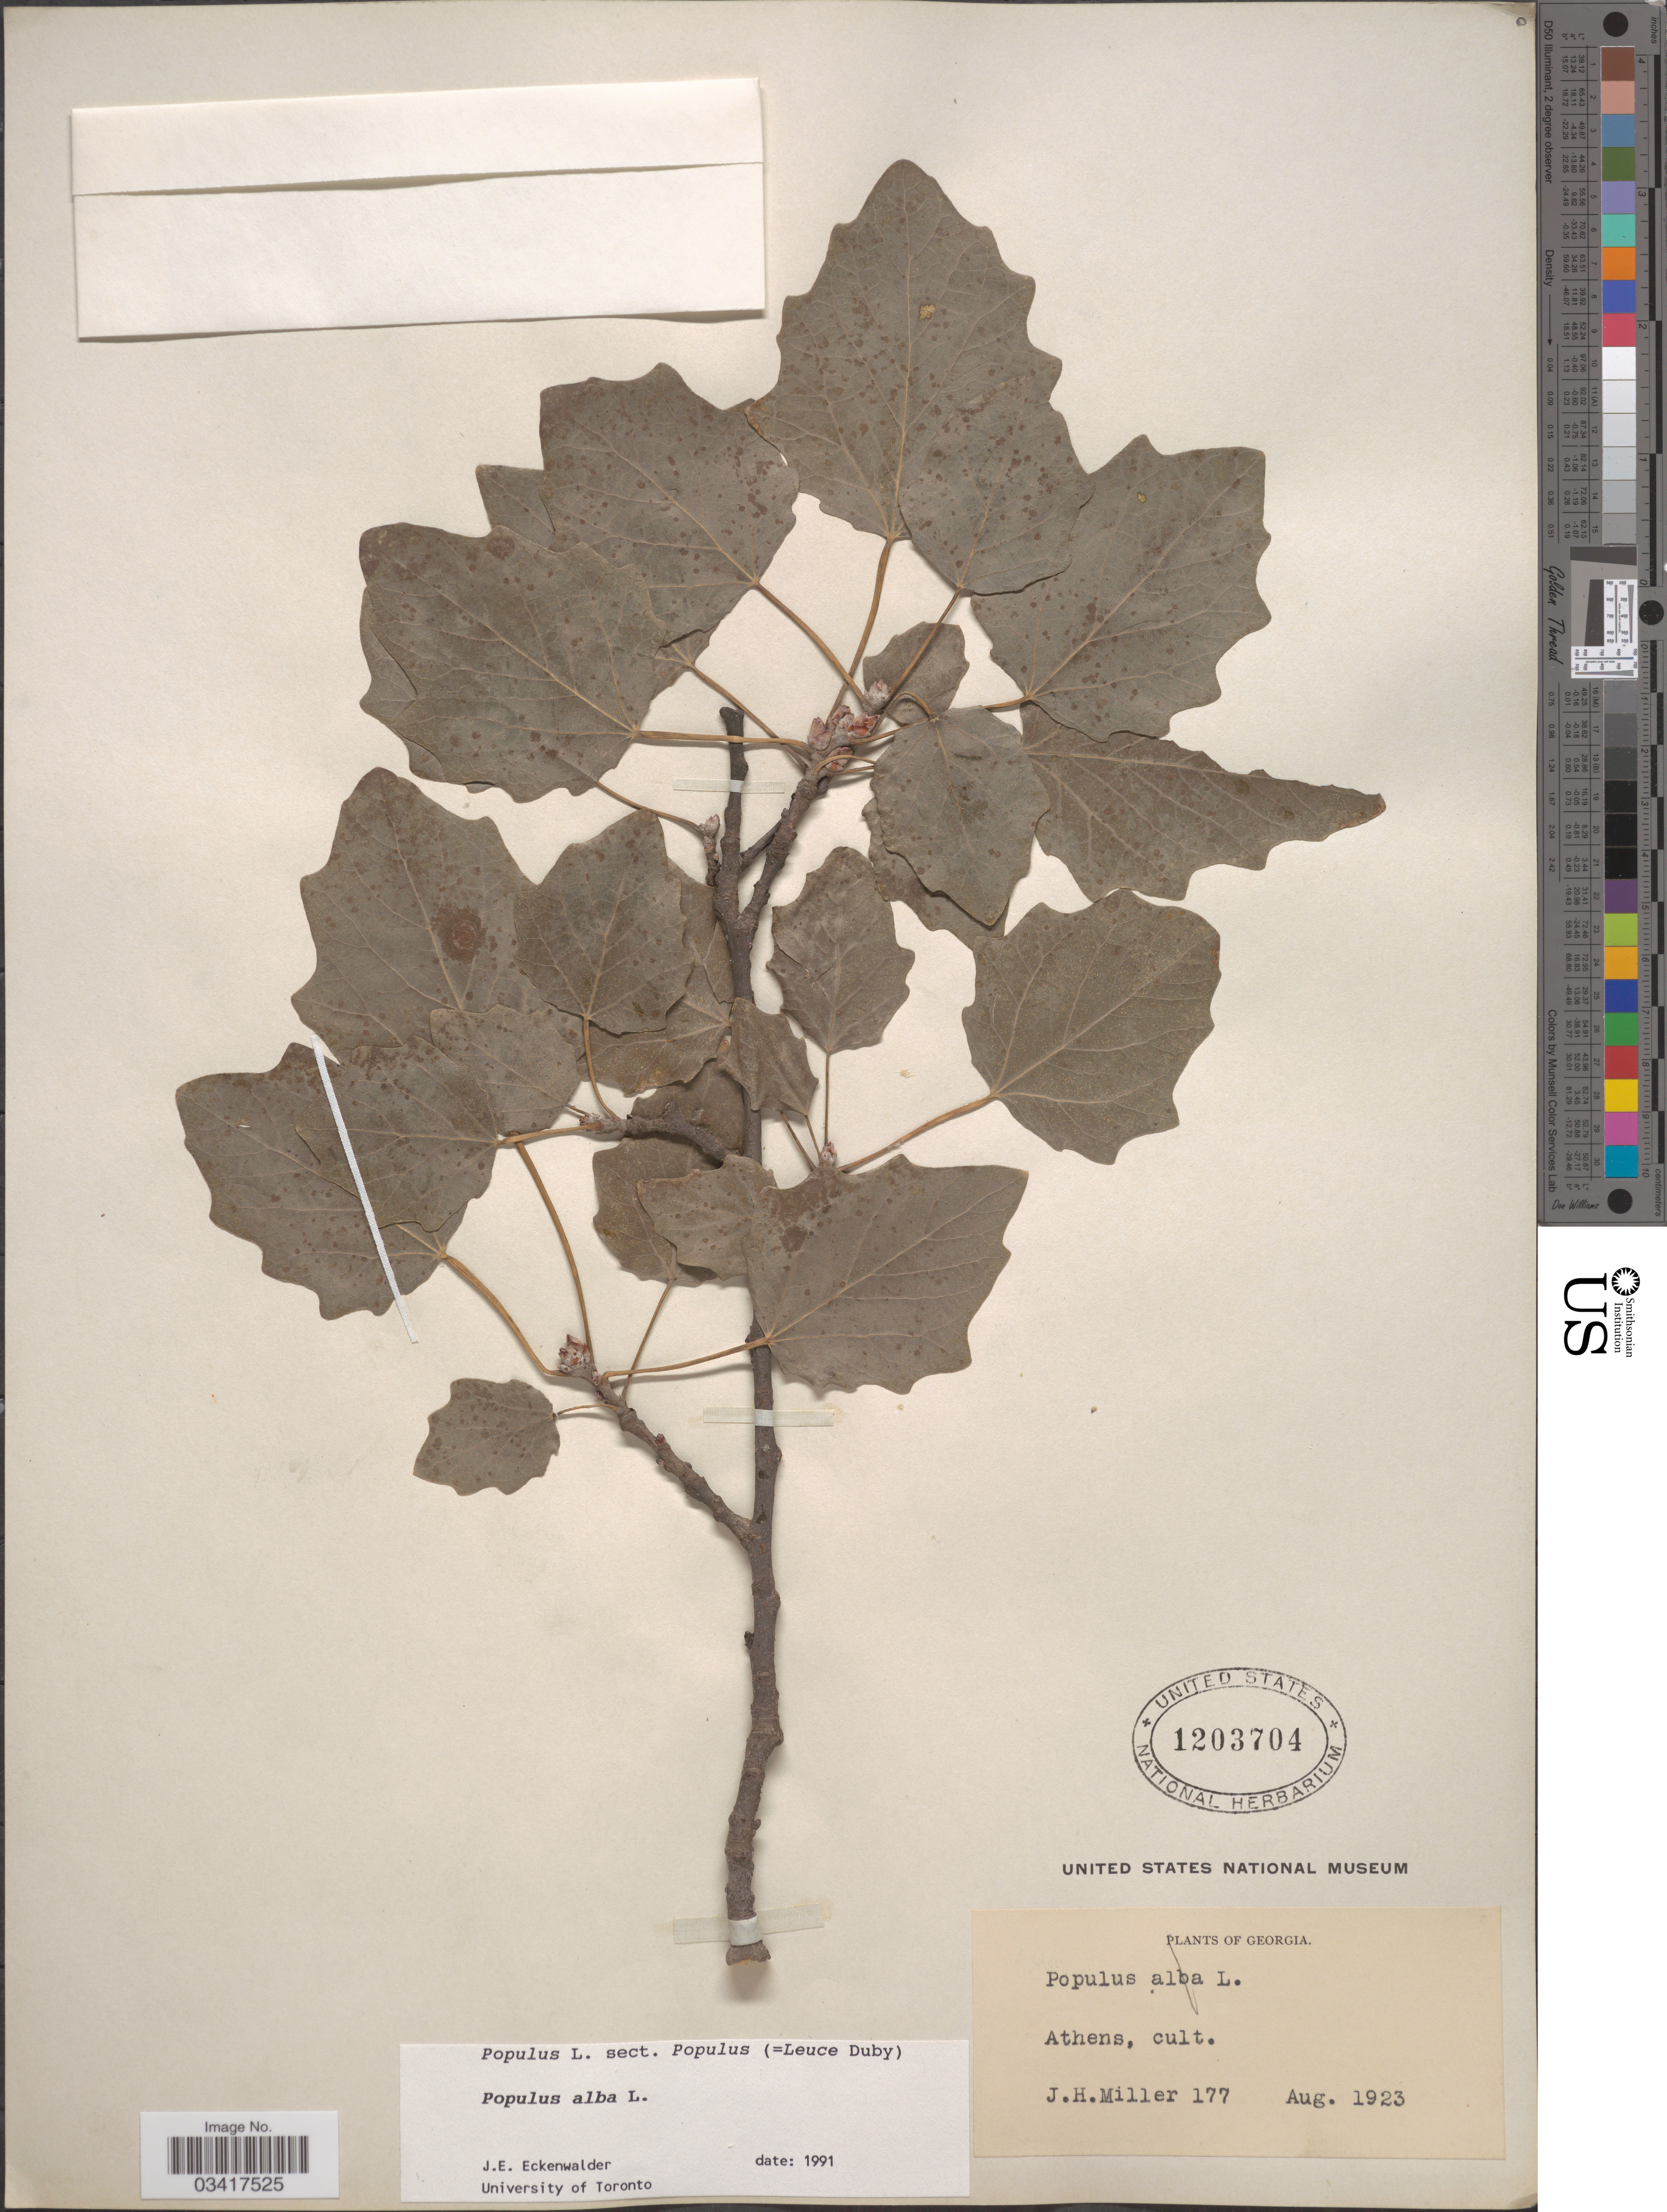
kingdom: Plantae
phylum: Tracheophyta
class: Magnoliopsida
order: Malpighiales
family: Salicaceae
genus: Populus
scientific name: Populus alba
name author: L.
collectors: J. H. Miller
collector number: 177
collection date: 1923-08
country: United States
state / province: Georgia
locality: Athens.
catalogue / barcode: US 1203704